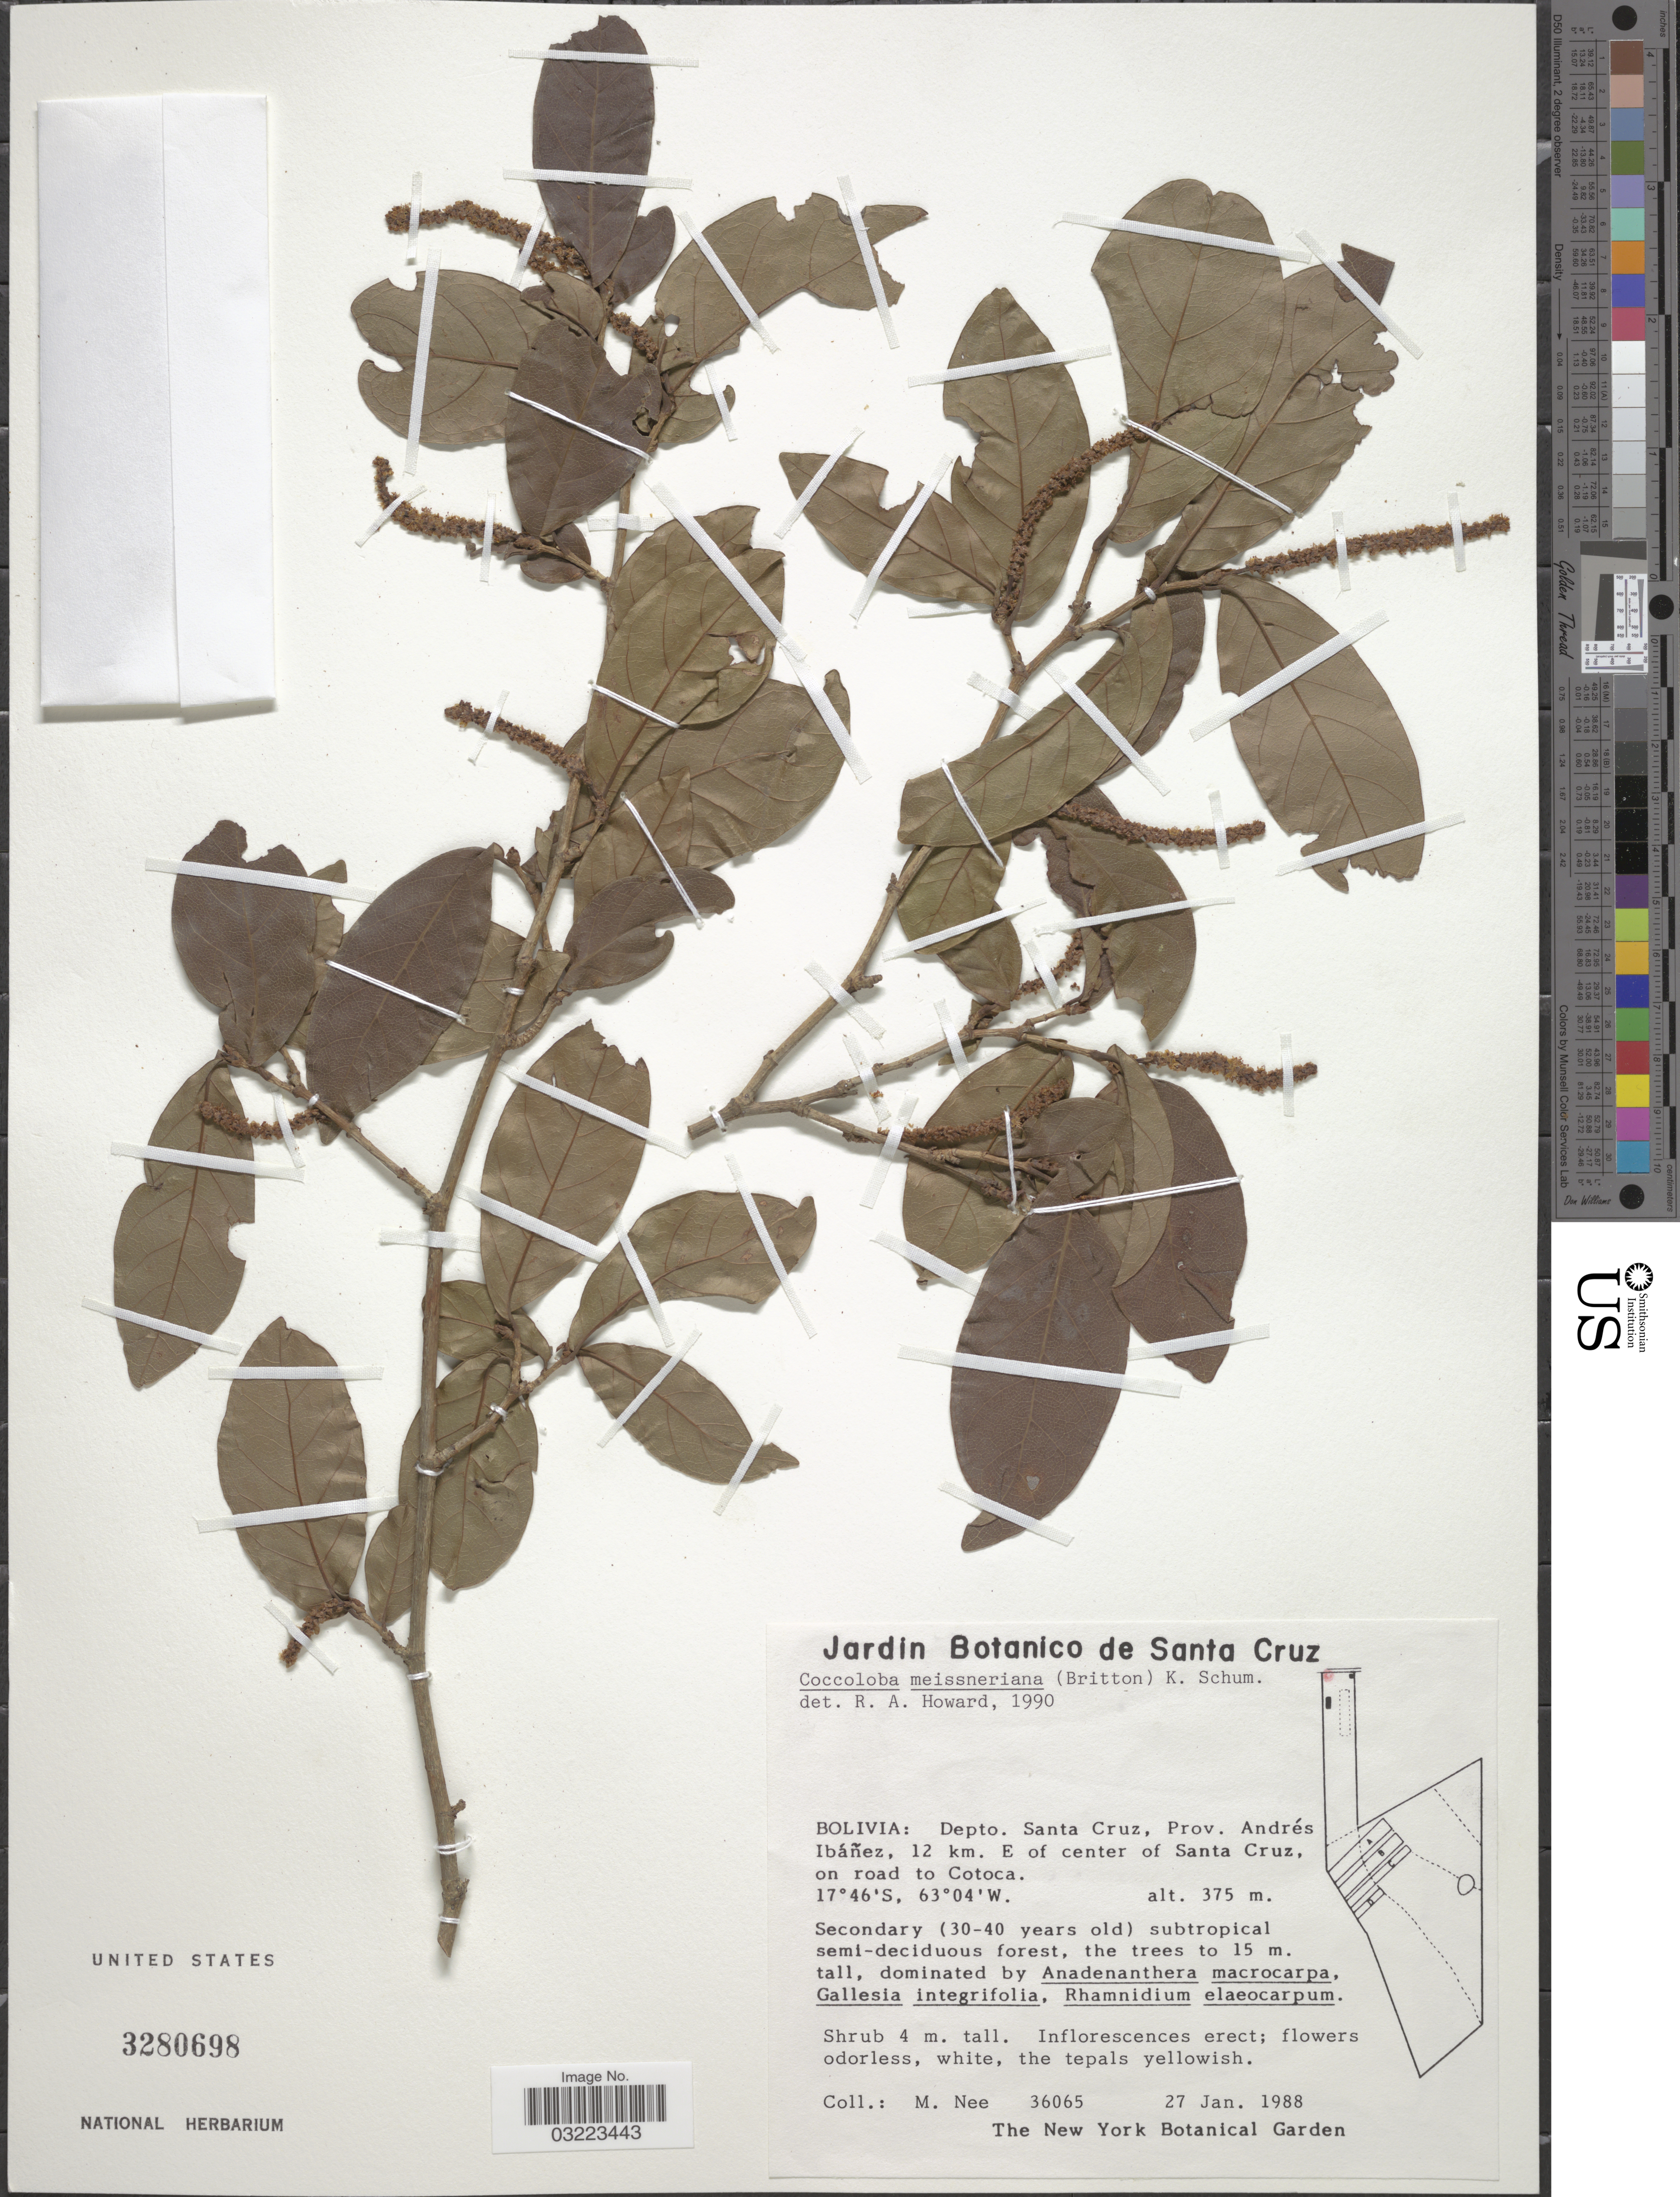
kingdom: Plantae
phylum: Tracheophyta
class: Magnoliopsida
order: Caryophyllales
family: Polygonaceae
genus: Coccoloba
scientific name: Coccoloba meissneriana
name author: (Britton ex Rusby) K. Schum.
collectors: M. Nee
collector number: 36065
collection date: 1988-01-27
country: Bolivia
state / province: Santa Cruz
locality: Depto. Santa Cruz, Prov. Andrés Ibáñez,12 km. E of center of Santa Cruz on road to Cotoca.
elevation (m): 375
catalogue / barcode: US 3280698